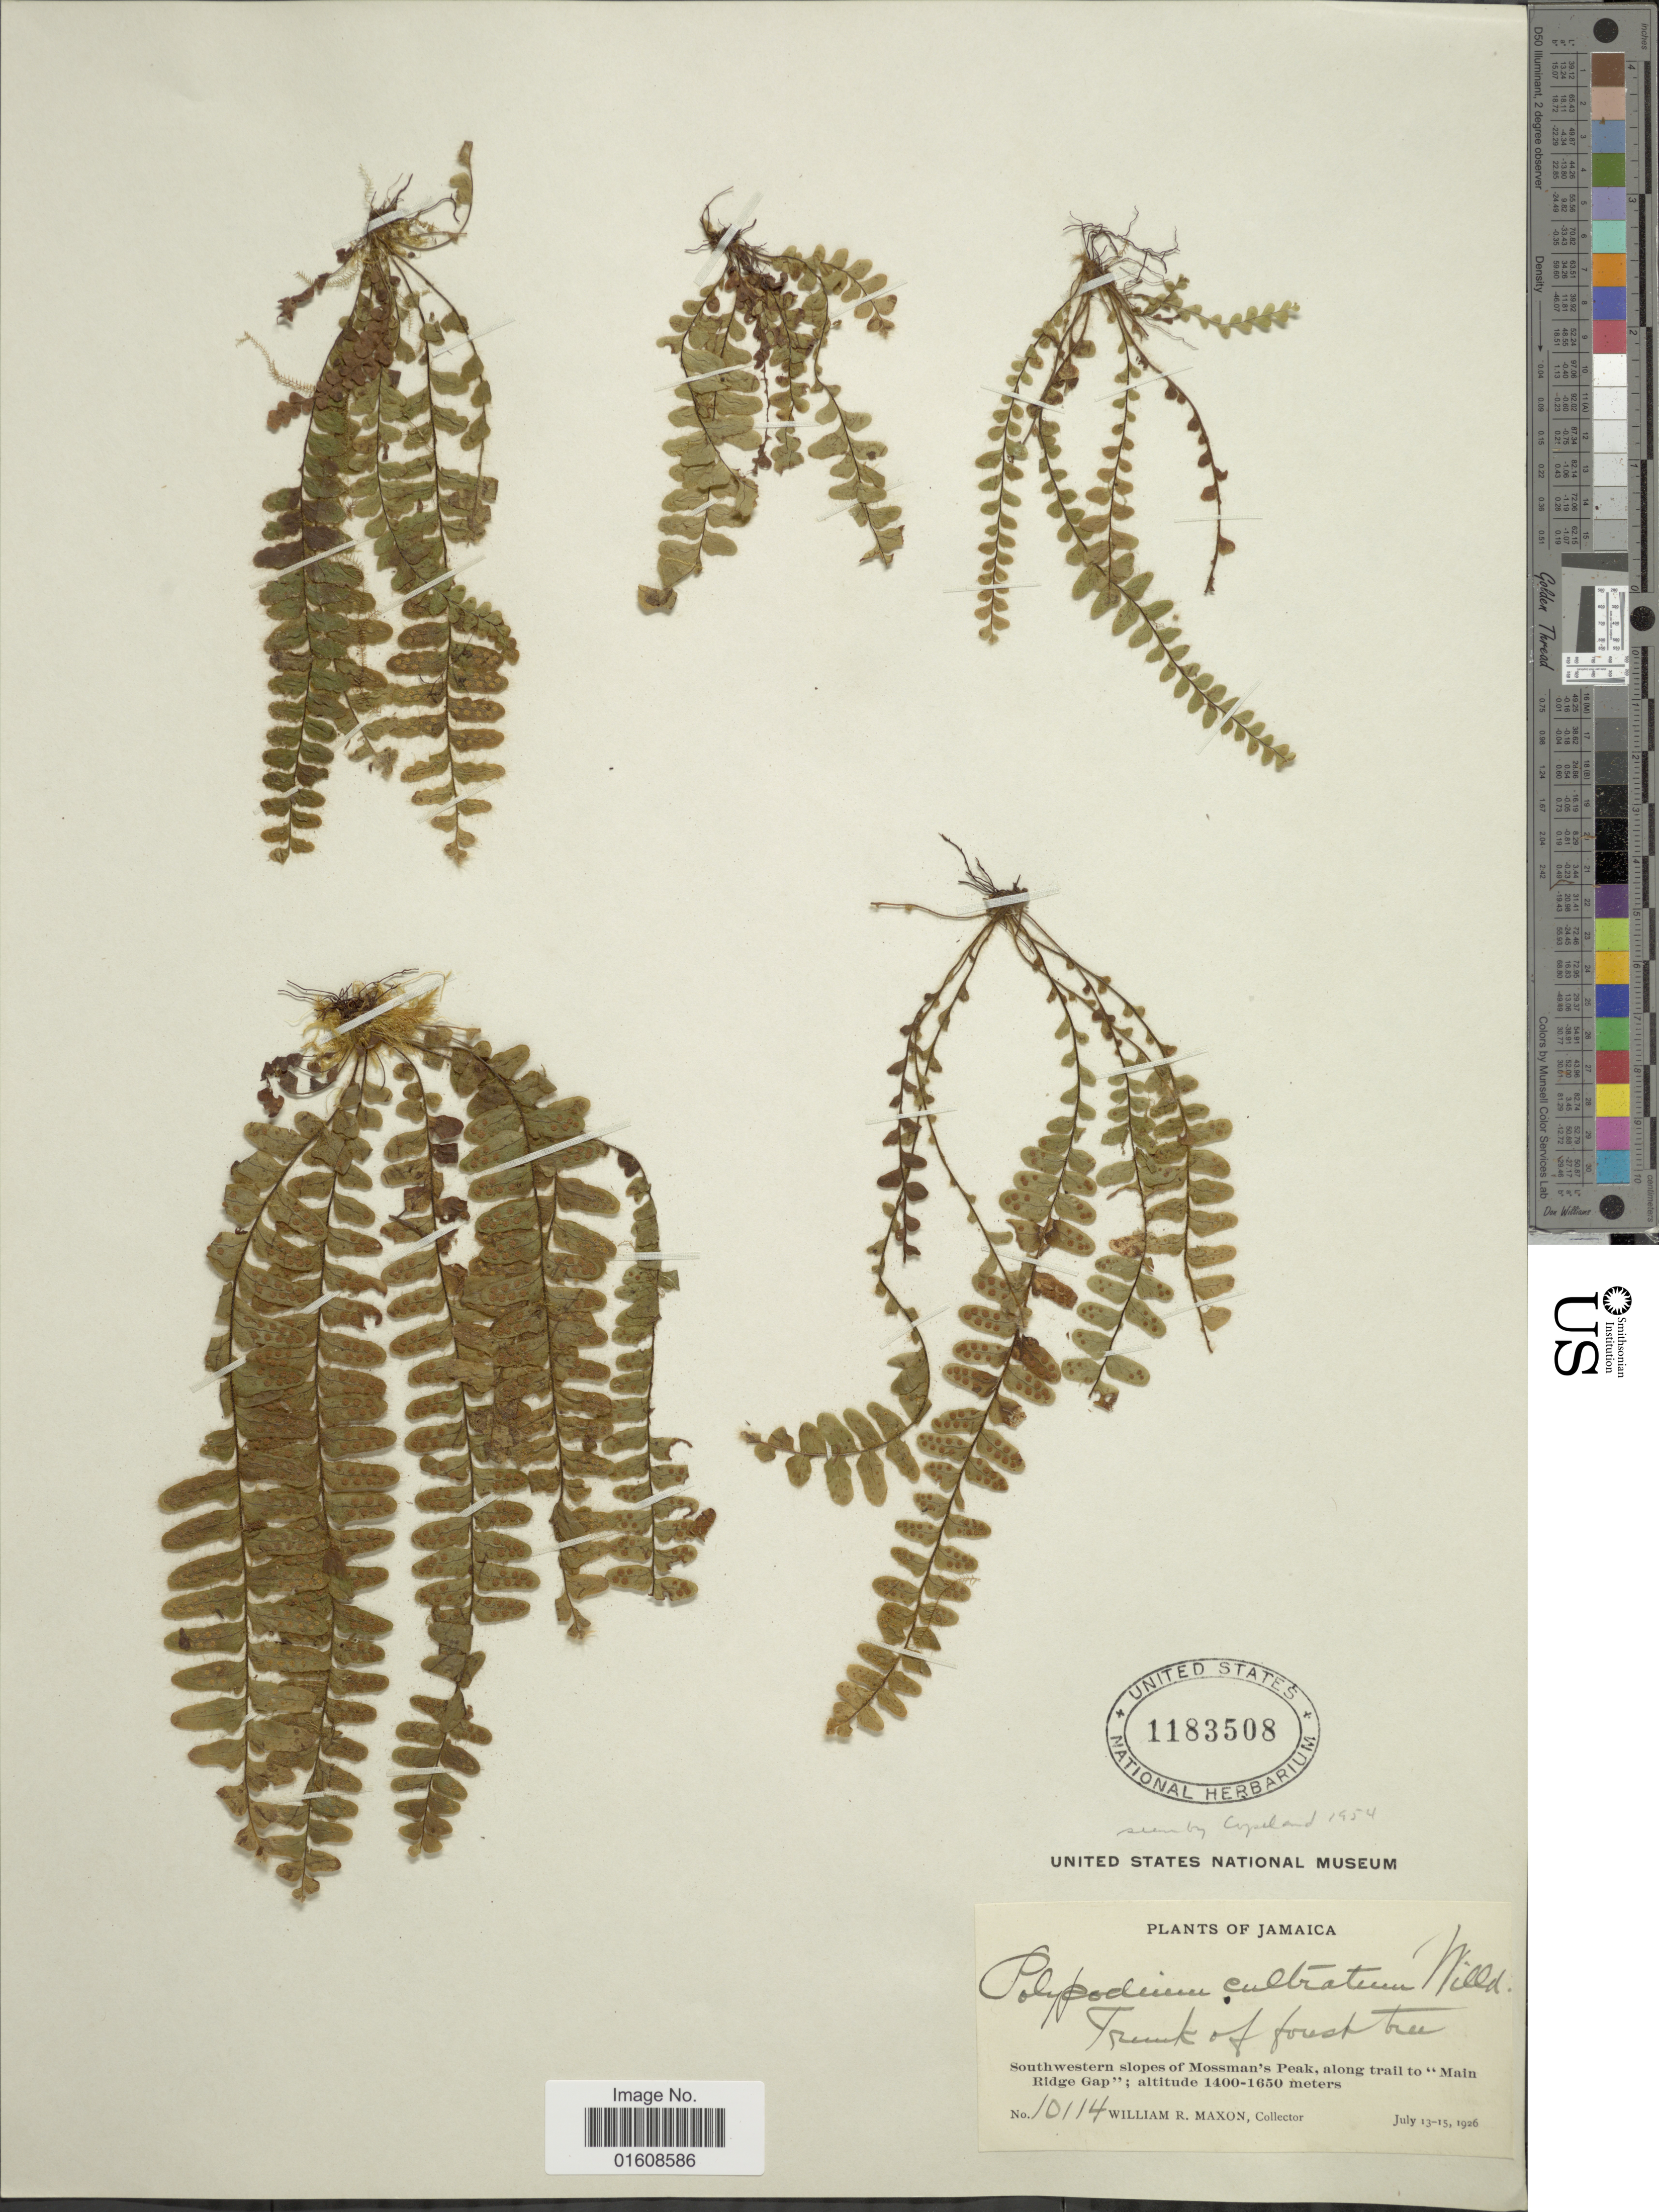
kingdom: Plantae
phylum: Tracheophyta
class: Polypodiopsida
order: Polypodiales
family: Polypodiaceae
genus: Alansmia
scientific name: Alansmia cultrata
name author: (Bory ex Willd.) Moguel & M. Kessler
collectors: W. R. Maxon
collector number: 10114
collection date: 1926-07-13/1926-07-15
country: Jamaica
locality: Southwestern slopes of Mossman's Peak, along trail to "Main Ridge Gap"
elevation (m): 1400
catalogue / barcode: US 1183508